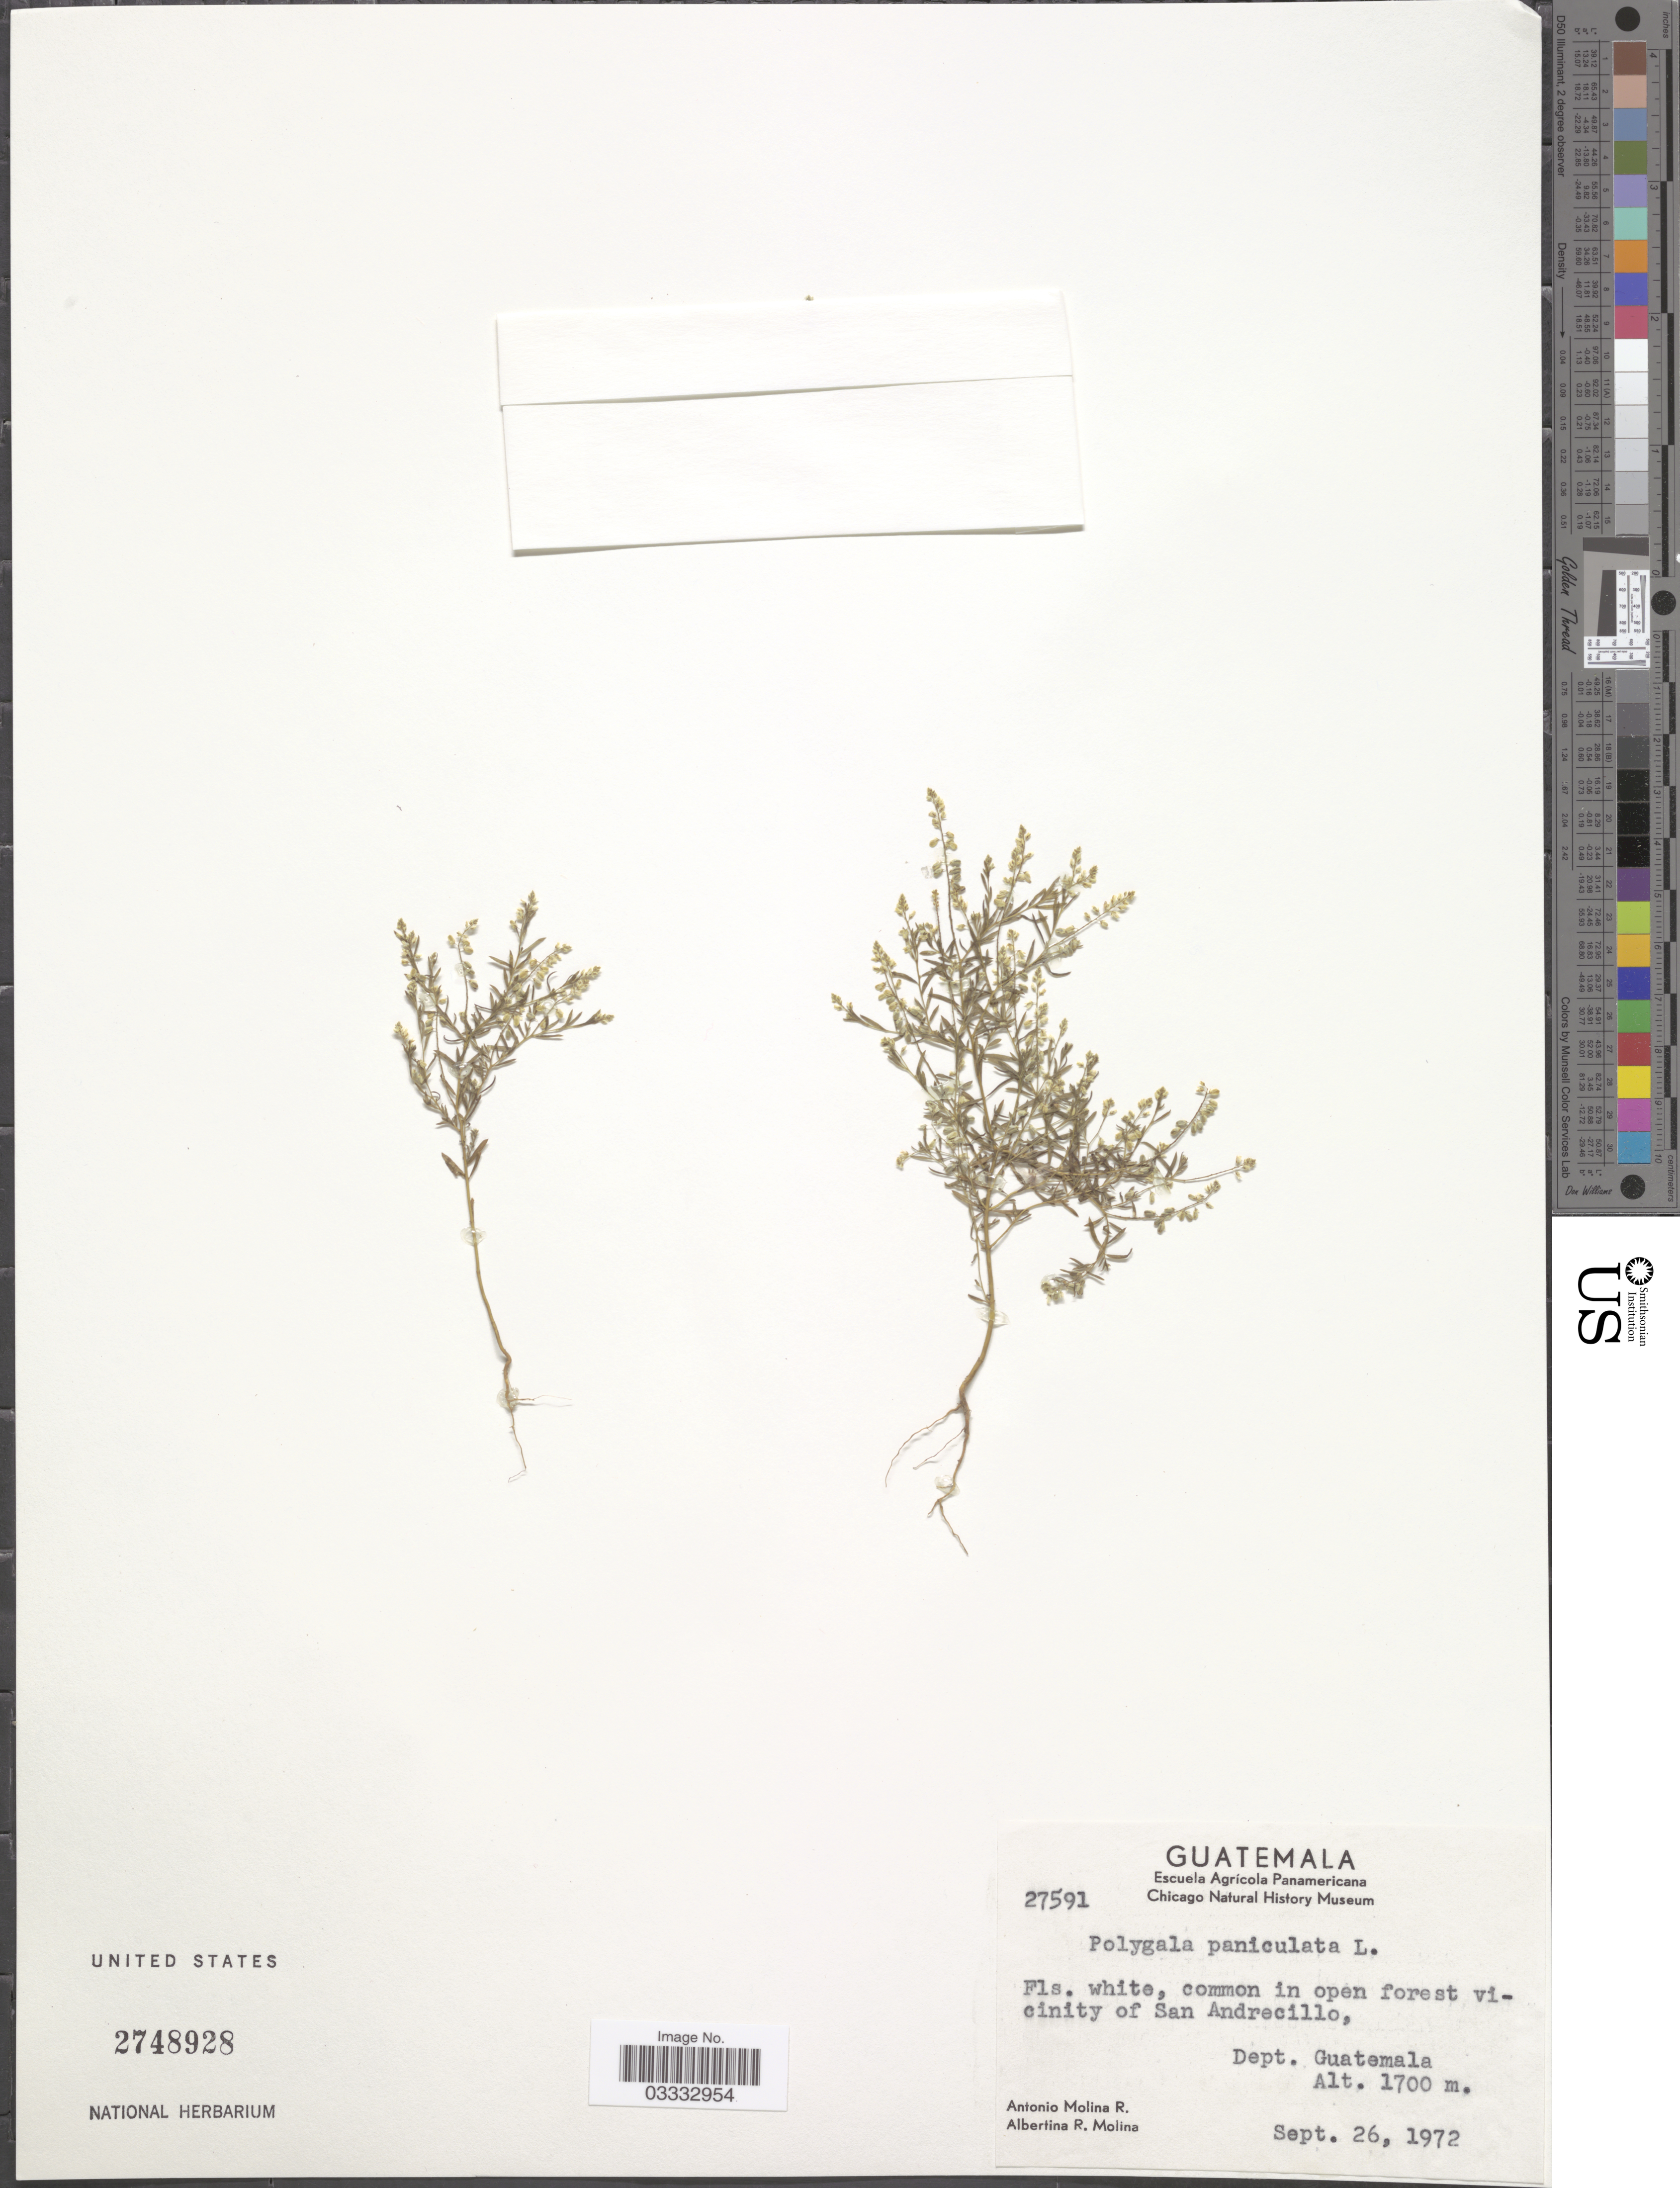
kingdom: Plantae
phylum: Tracheophyta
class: Magnoliopsida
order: Fabales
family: Polygalaceae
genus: Polygala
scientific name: Polygala paniculata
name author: L.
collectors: A. Molina R. & A. R. Molina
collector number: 27591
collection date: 1972-09-26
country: Guatemala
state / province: Guatemala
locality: Vicinity of San Andrecillo, Dept. Guatemala.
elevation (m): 1700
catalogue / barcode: US 2748928